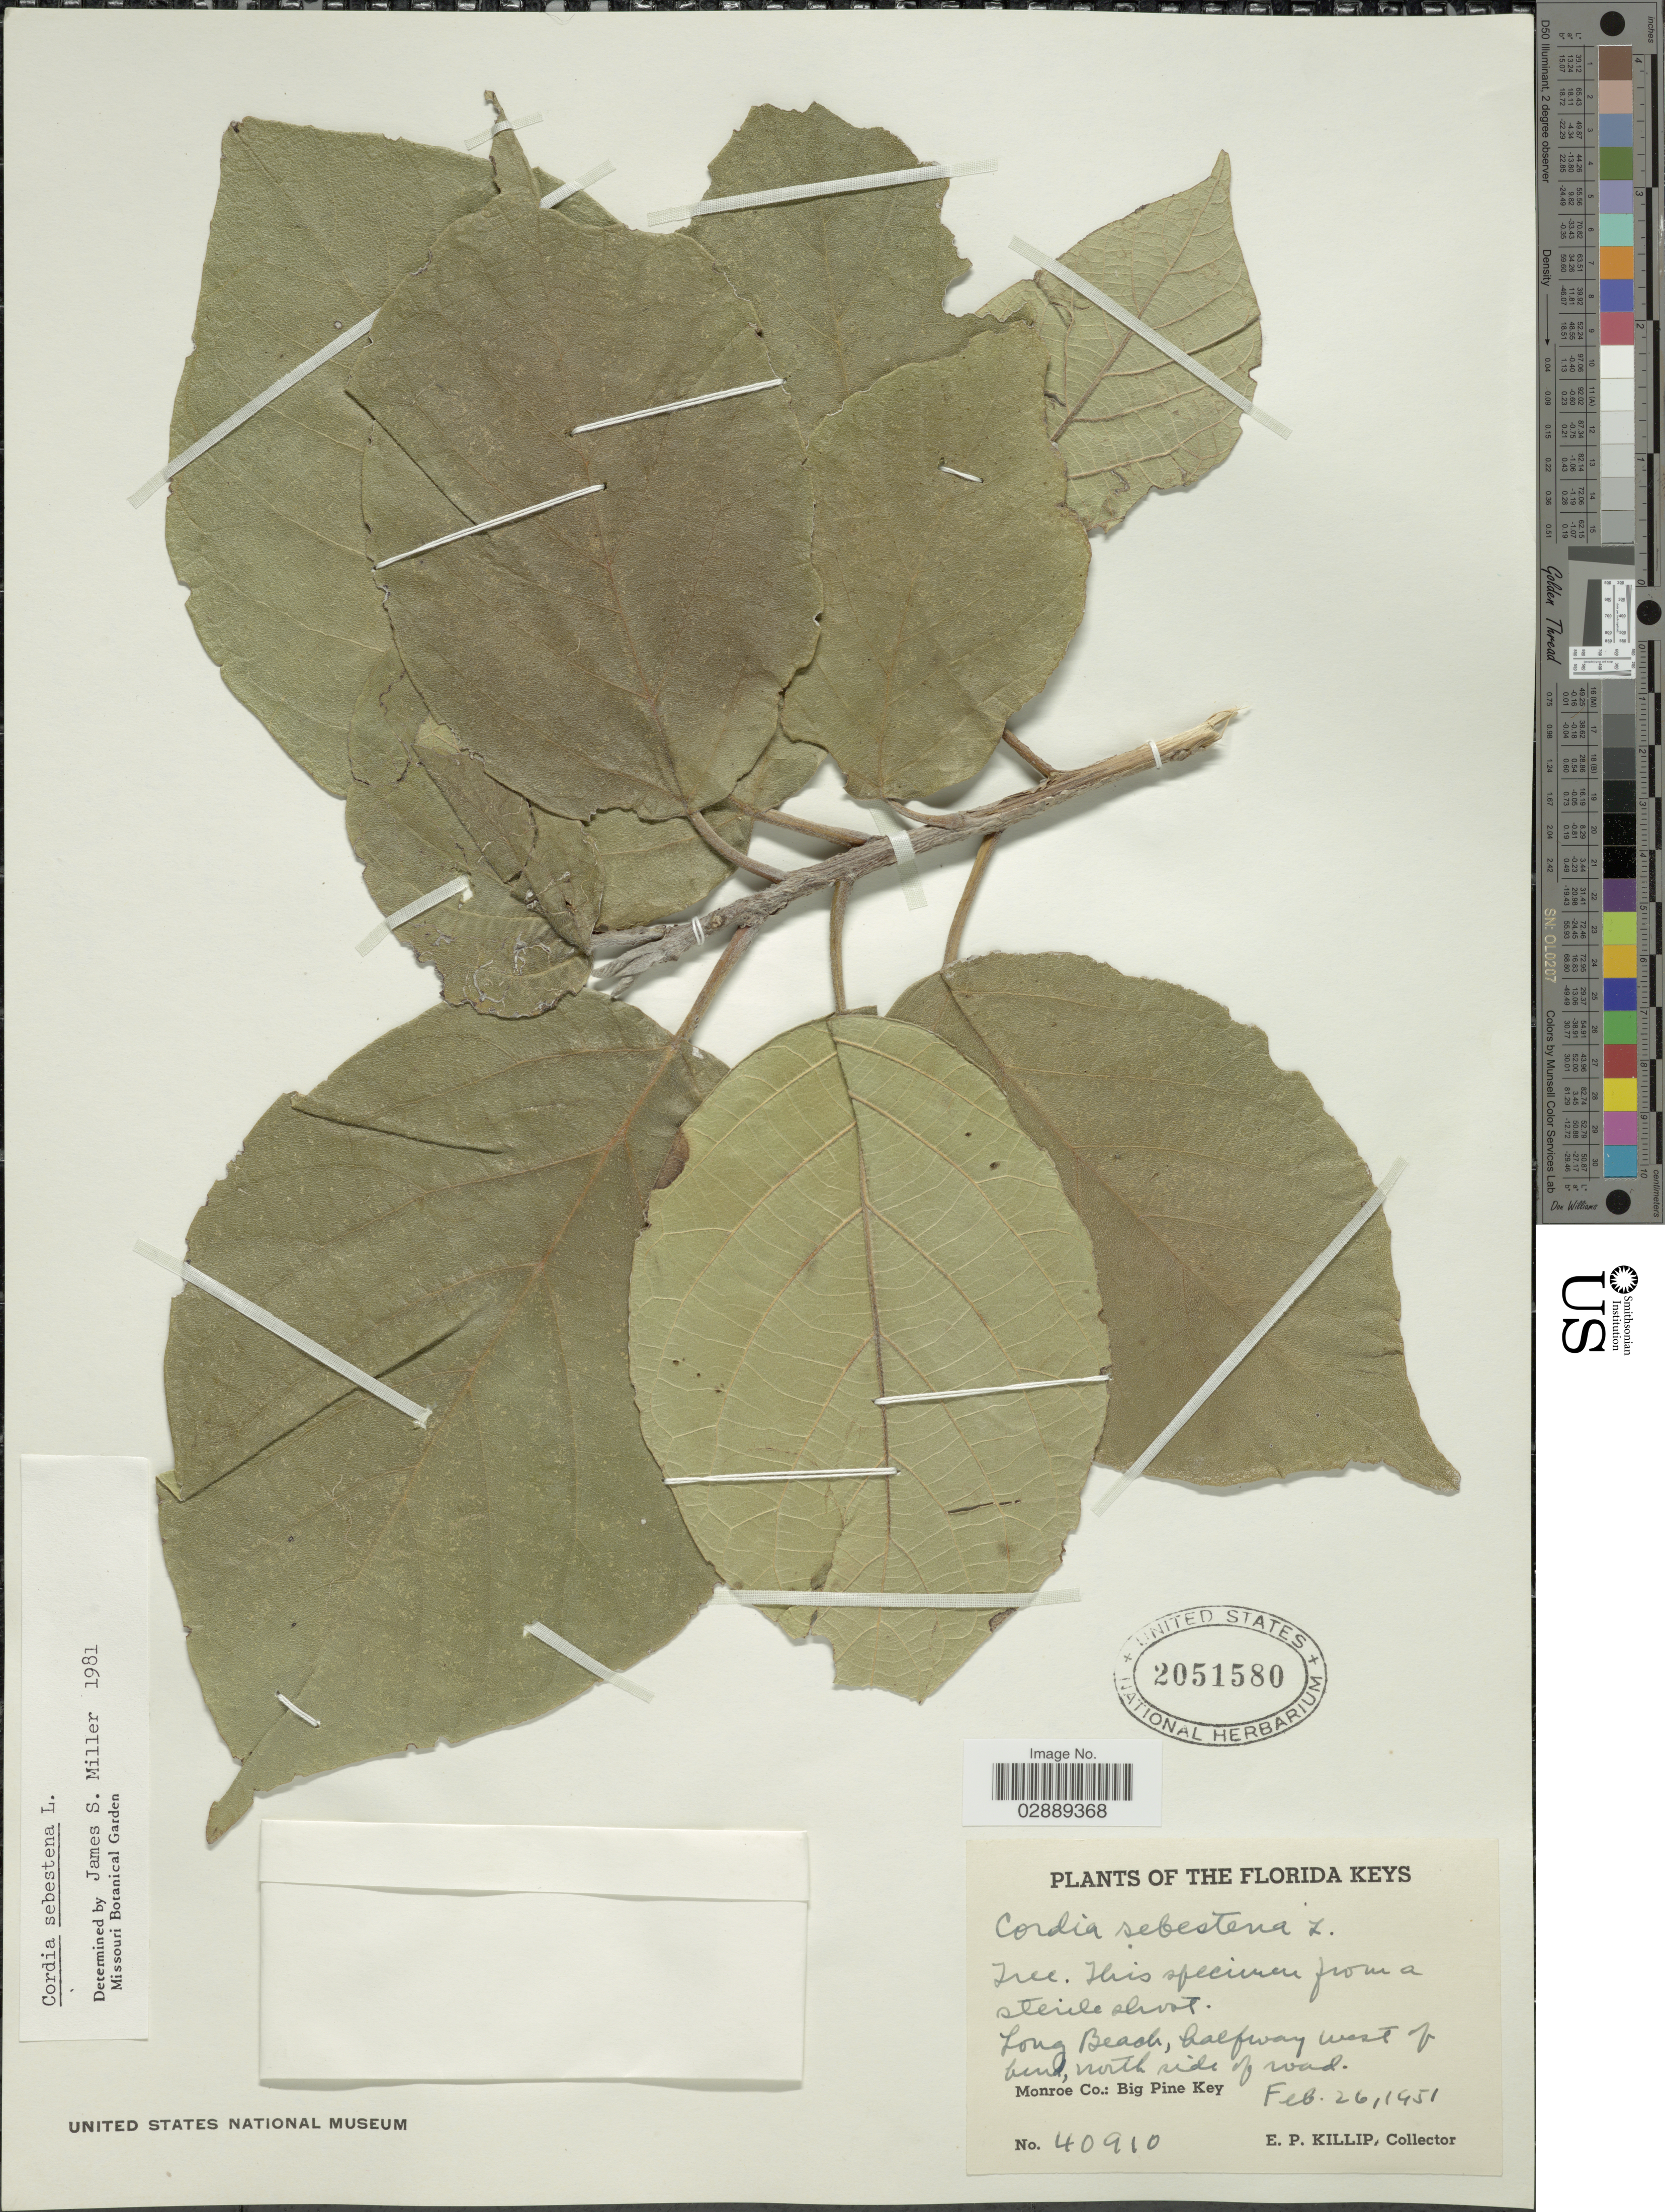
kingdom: Plantae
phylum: Tracheophyta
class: Magnoliopsida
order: Boraginales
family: Cordiaceae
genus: Cordia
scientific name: Cordia sebestena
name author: L.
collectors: E. P. Killip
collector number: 40910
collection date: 1951-02-26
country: United States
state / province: Florida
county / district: Monroe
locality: The Florida Keys. Long Beach, halfway west of bind, north side of road. Monroe Co.: Big Pine Key.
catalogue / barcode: US 2051580